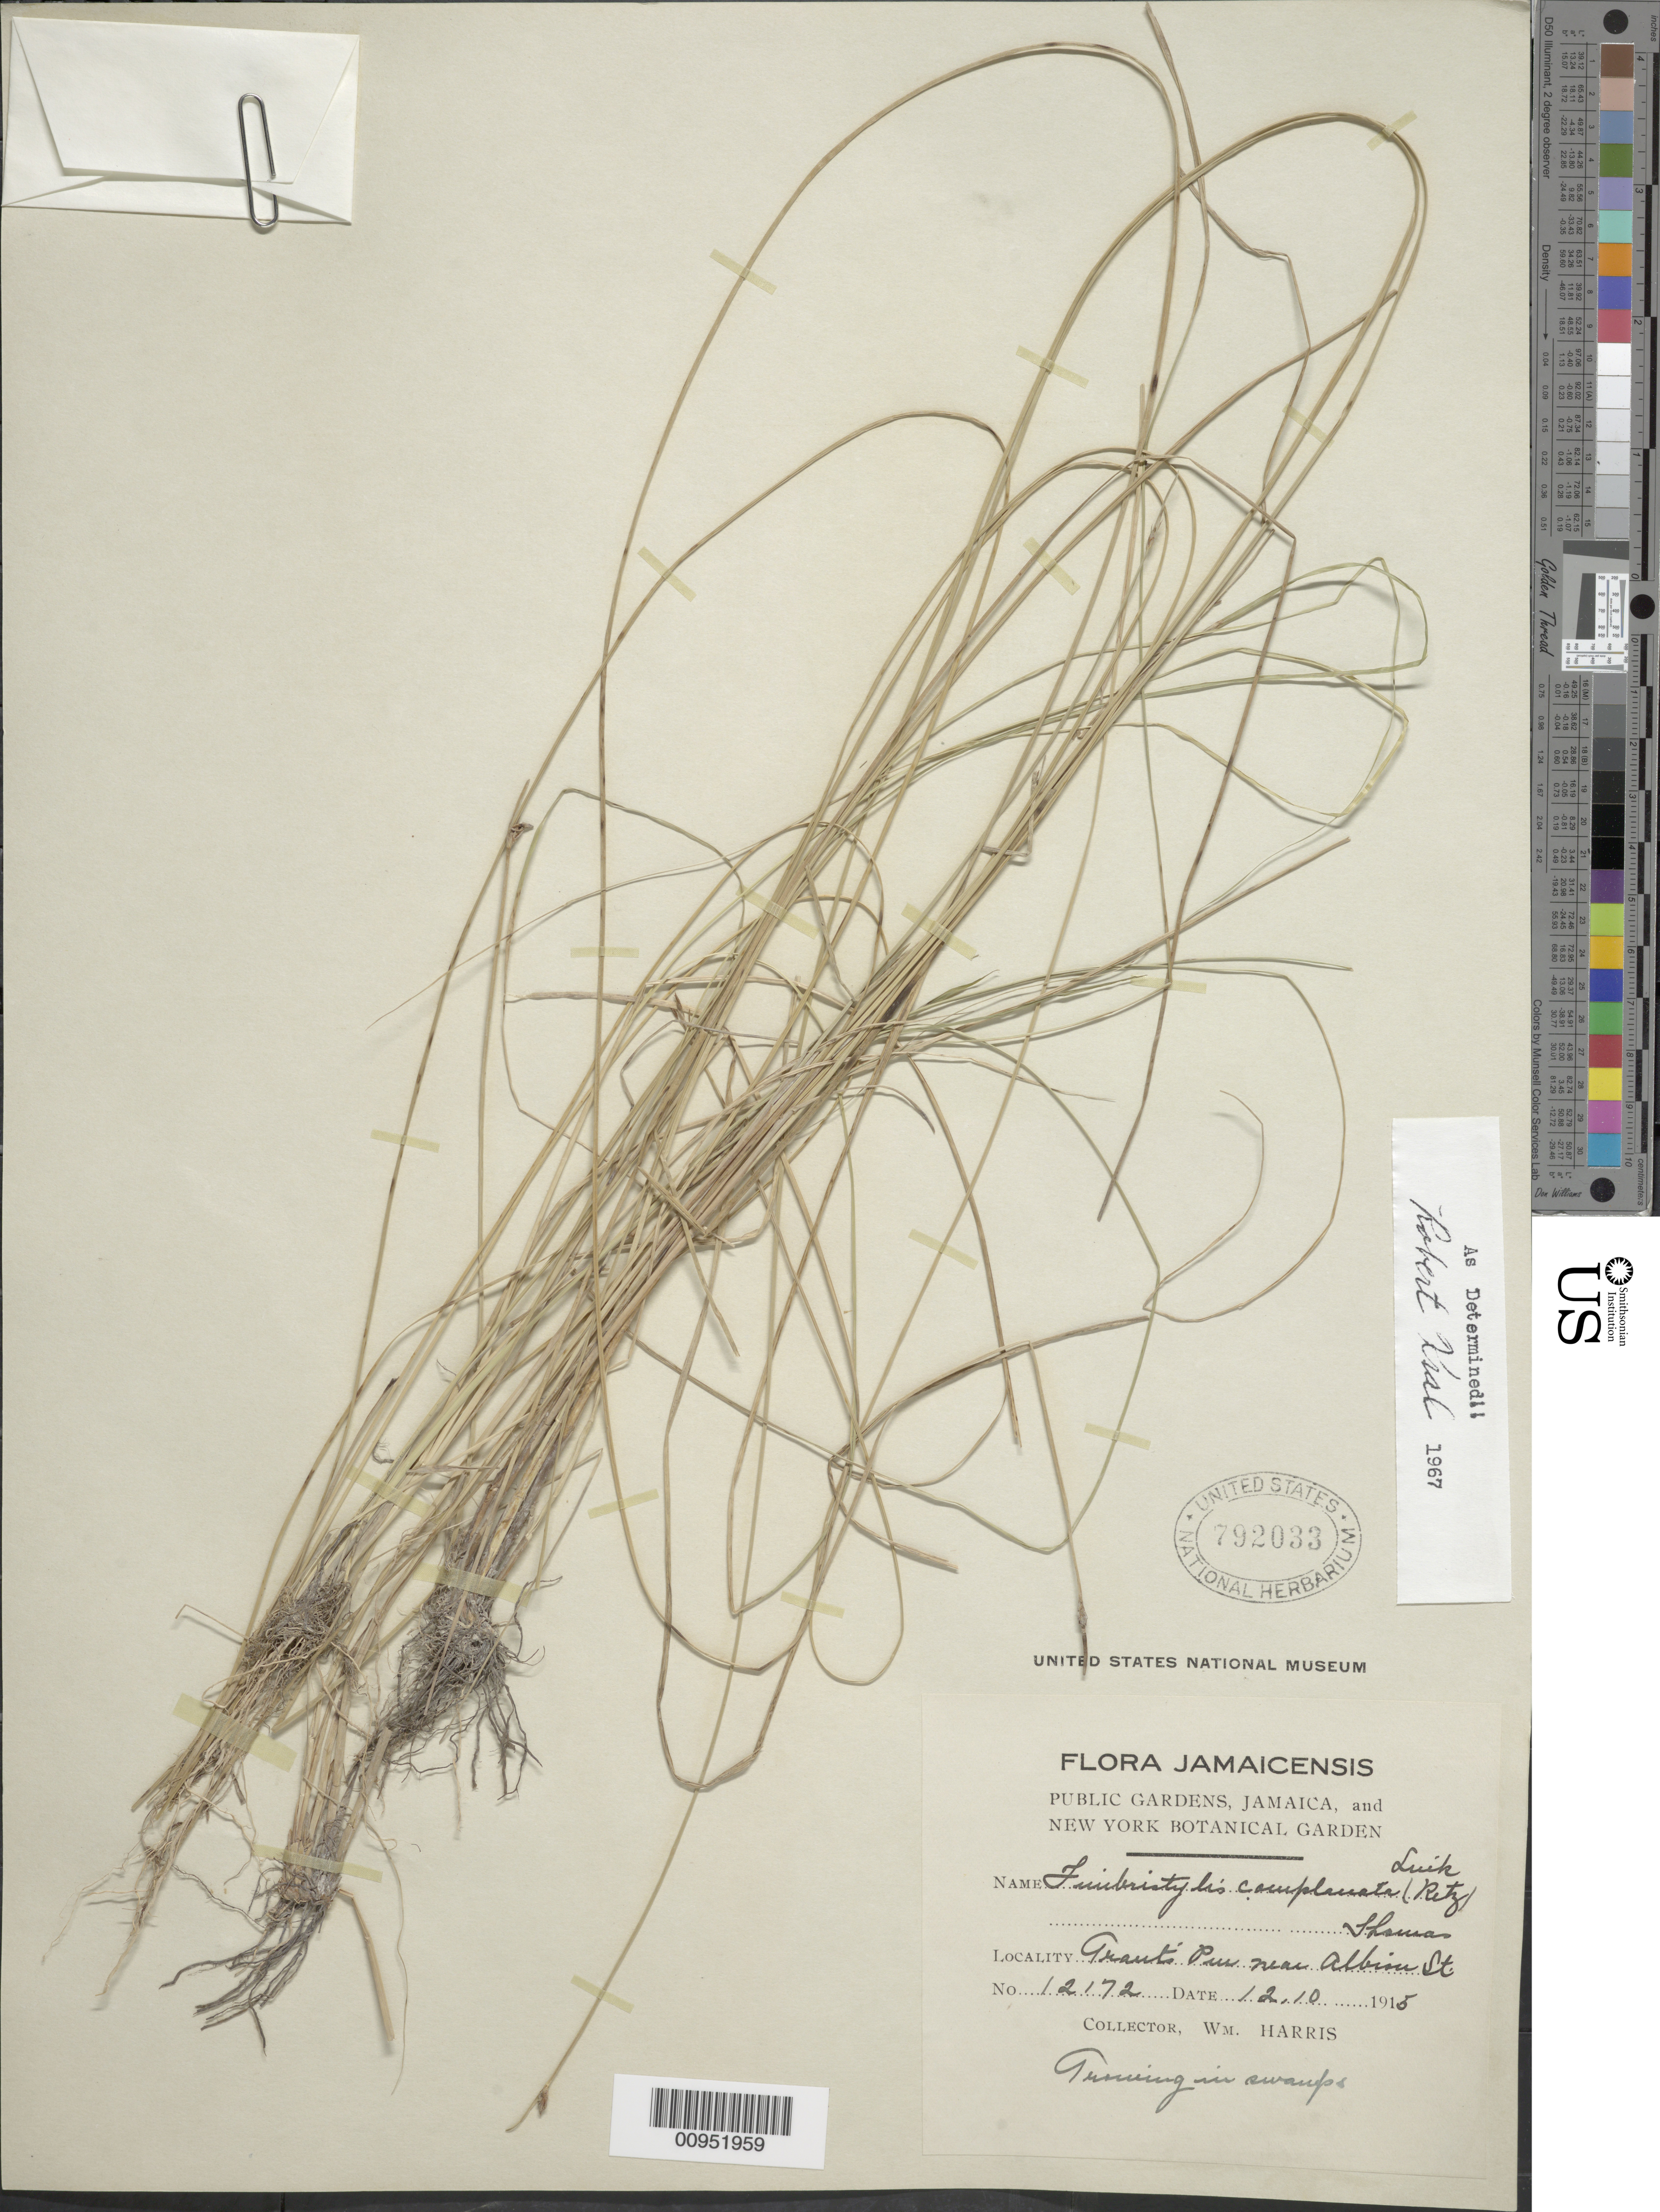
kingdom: Plantae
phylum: Tracheophyta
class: Liliopsida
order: Poales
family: Cyperaceae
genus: Fimbristylis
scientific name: Fimbristylis complanata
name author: (Retz.) Link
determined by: Kral, Robert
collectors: W. H. Harris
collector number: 12172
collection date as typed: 12 Oct 1915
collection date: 1915-10-12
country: Jamaica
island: Jamaica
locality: Grant's Pass near Albiou St.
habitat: Growing in swamps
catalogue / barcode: US 792033